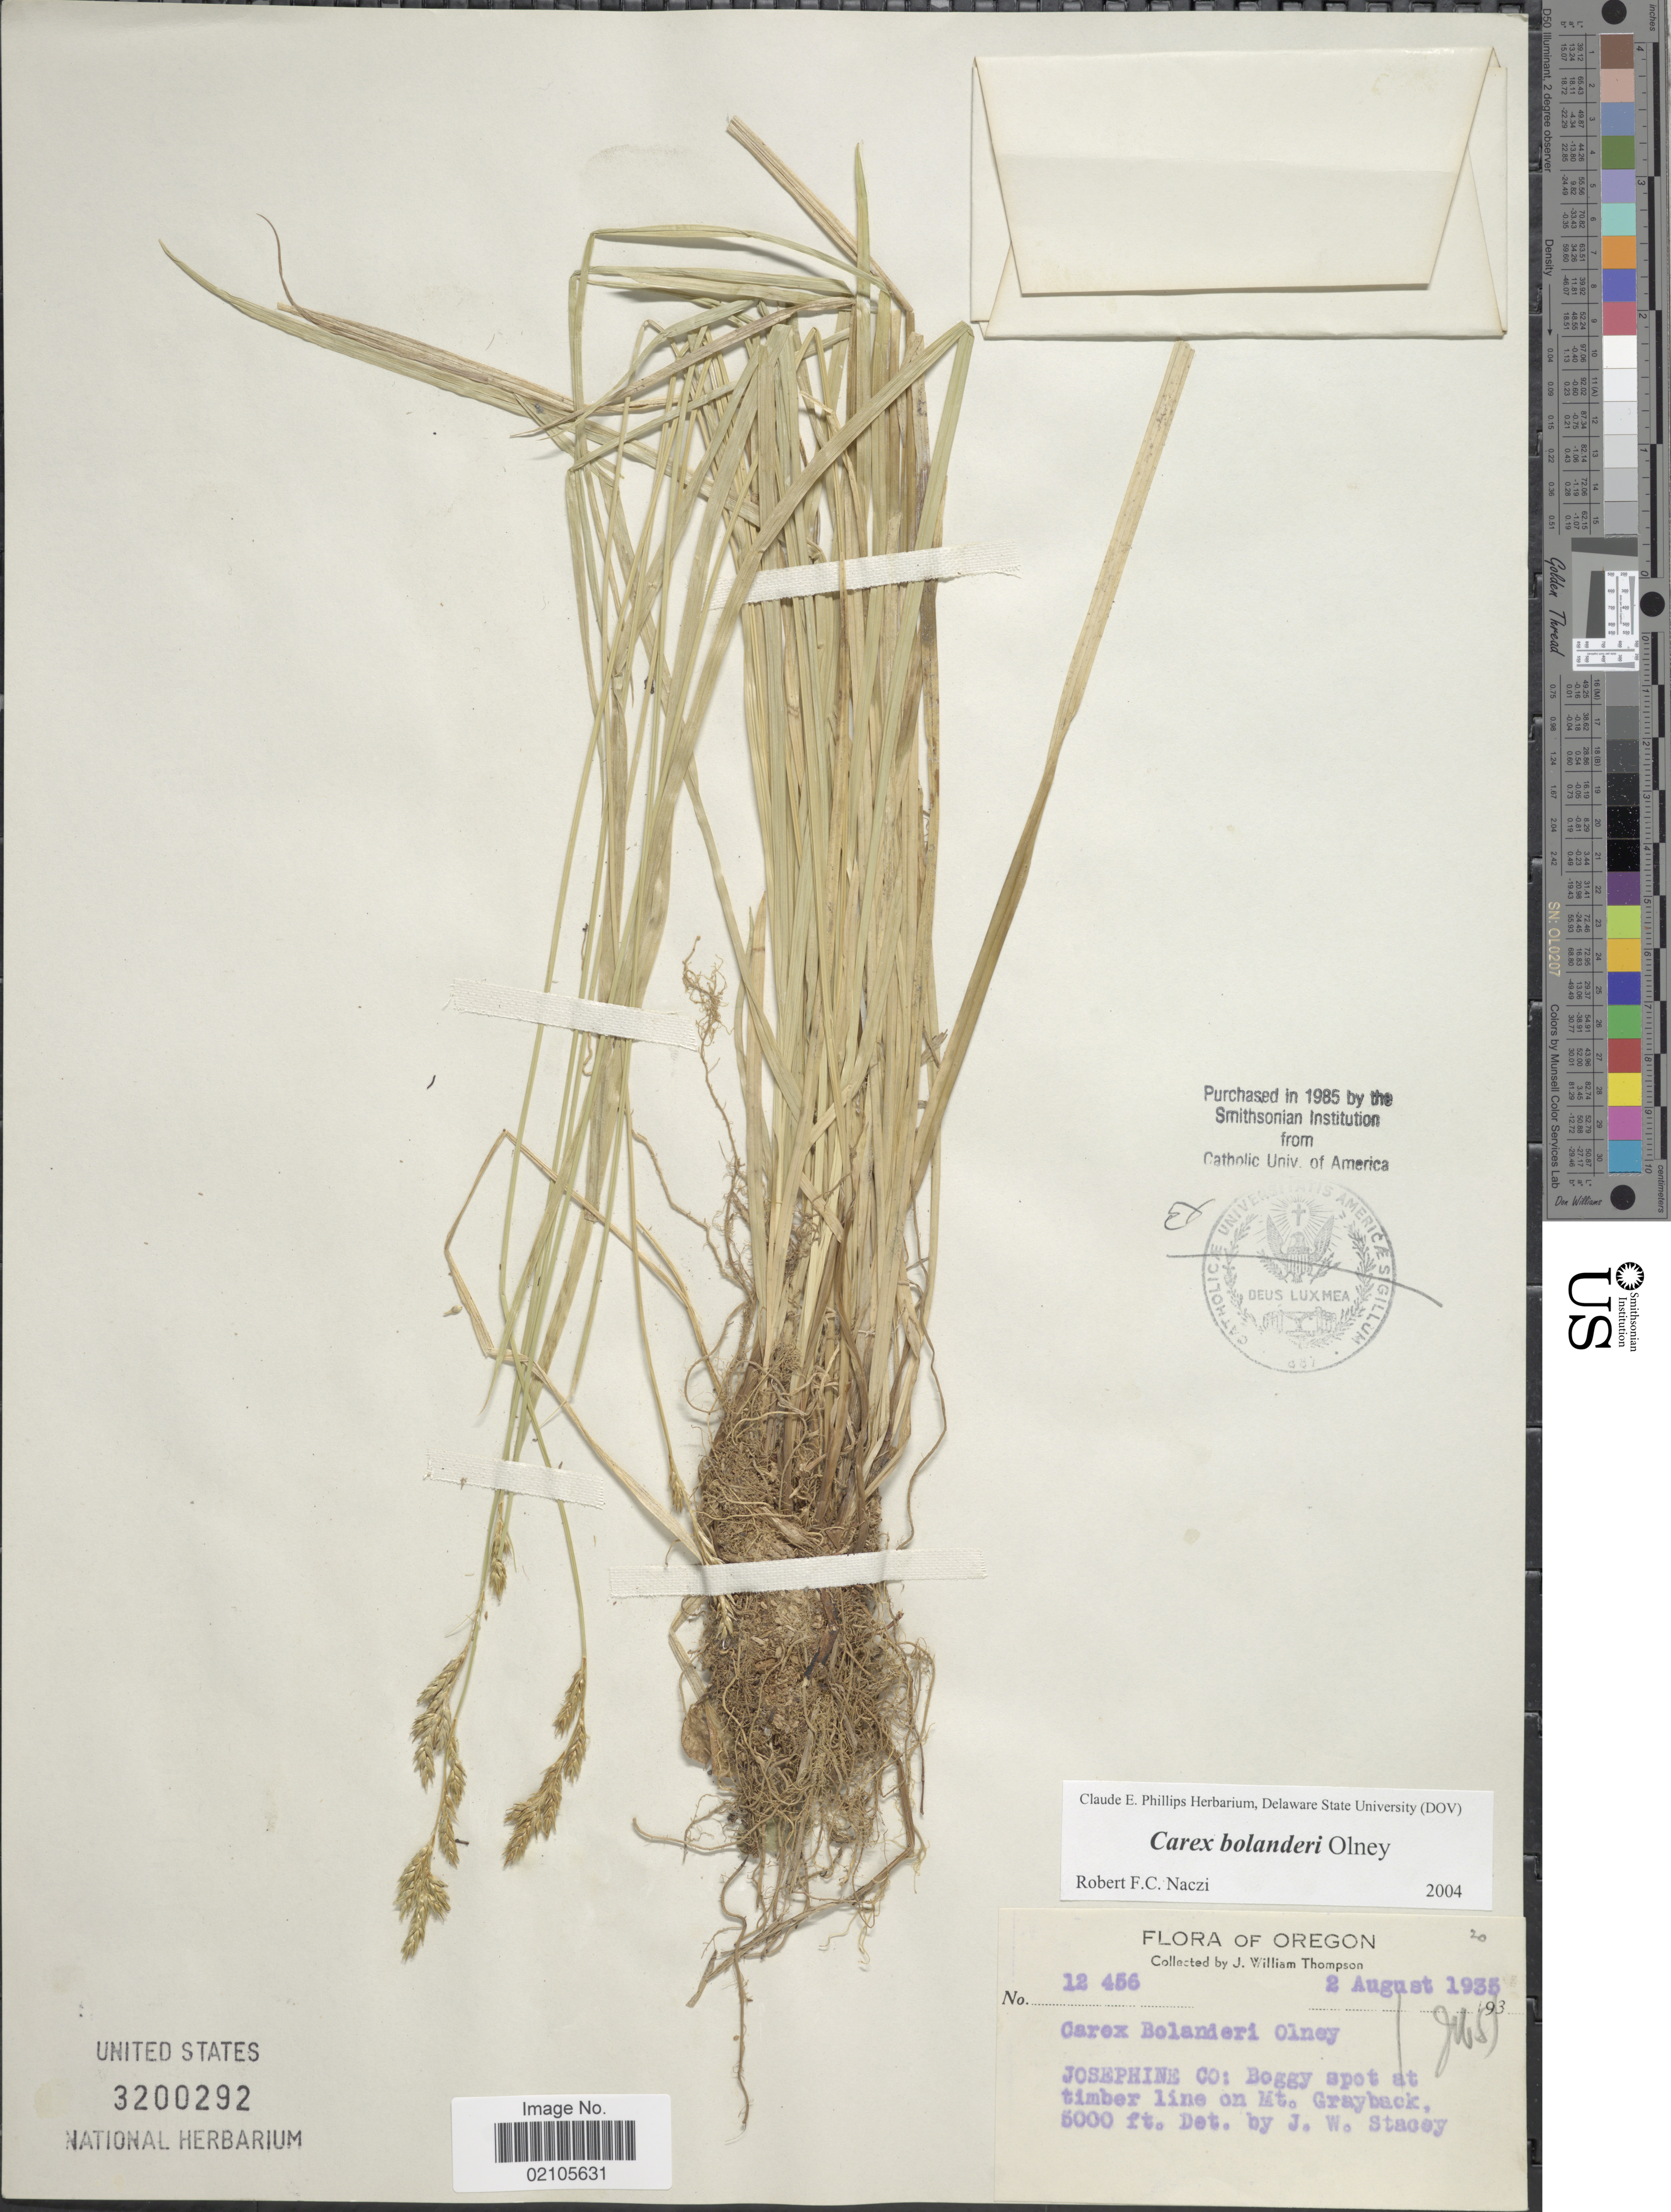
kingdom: Plantae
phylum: Tracheophyta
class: Liliopsida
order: Poales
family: Cyperaceae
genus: Carex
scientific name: Carex bolanderi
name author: Olney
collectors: J. W. Thompson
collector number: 12456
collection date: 1935-08-02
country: United States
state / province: Oregon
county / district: Josephine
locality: Josephine Co.: Boggy spot at timber line on Mt. Grayback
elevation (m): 1524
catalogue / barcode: US 3200292